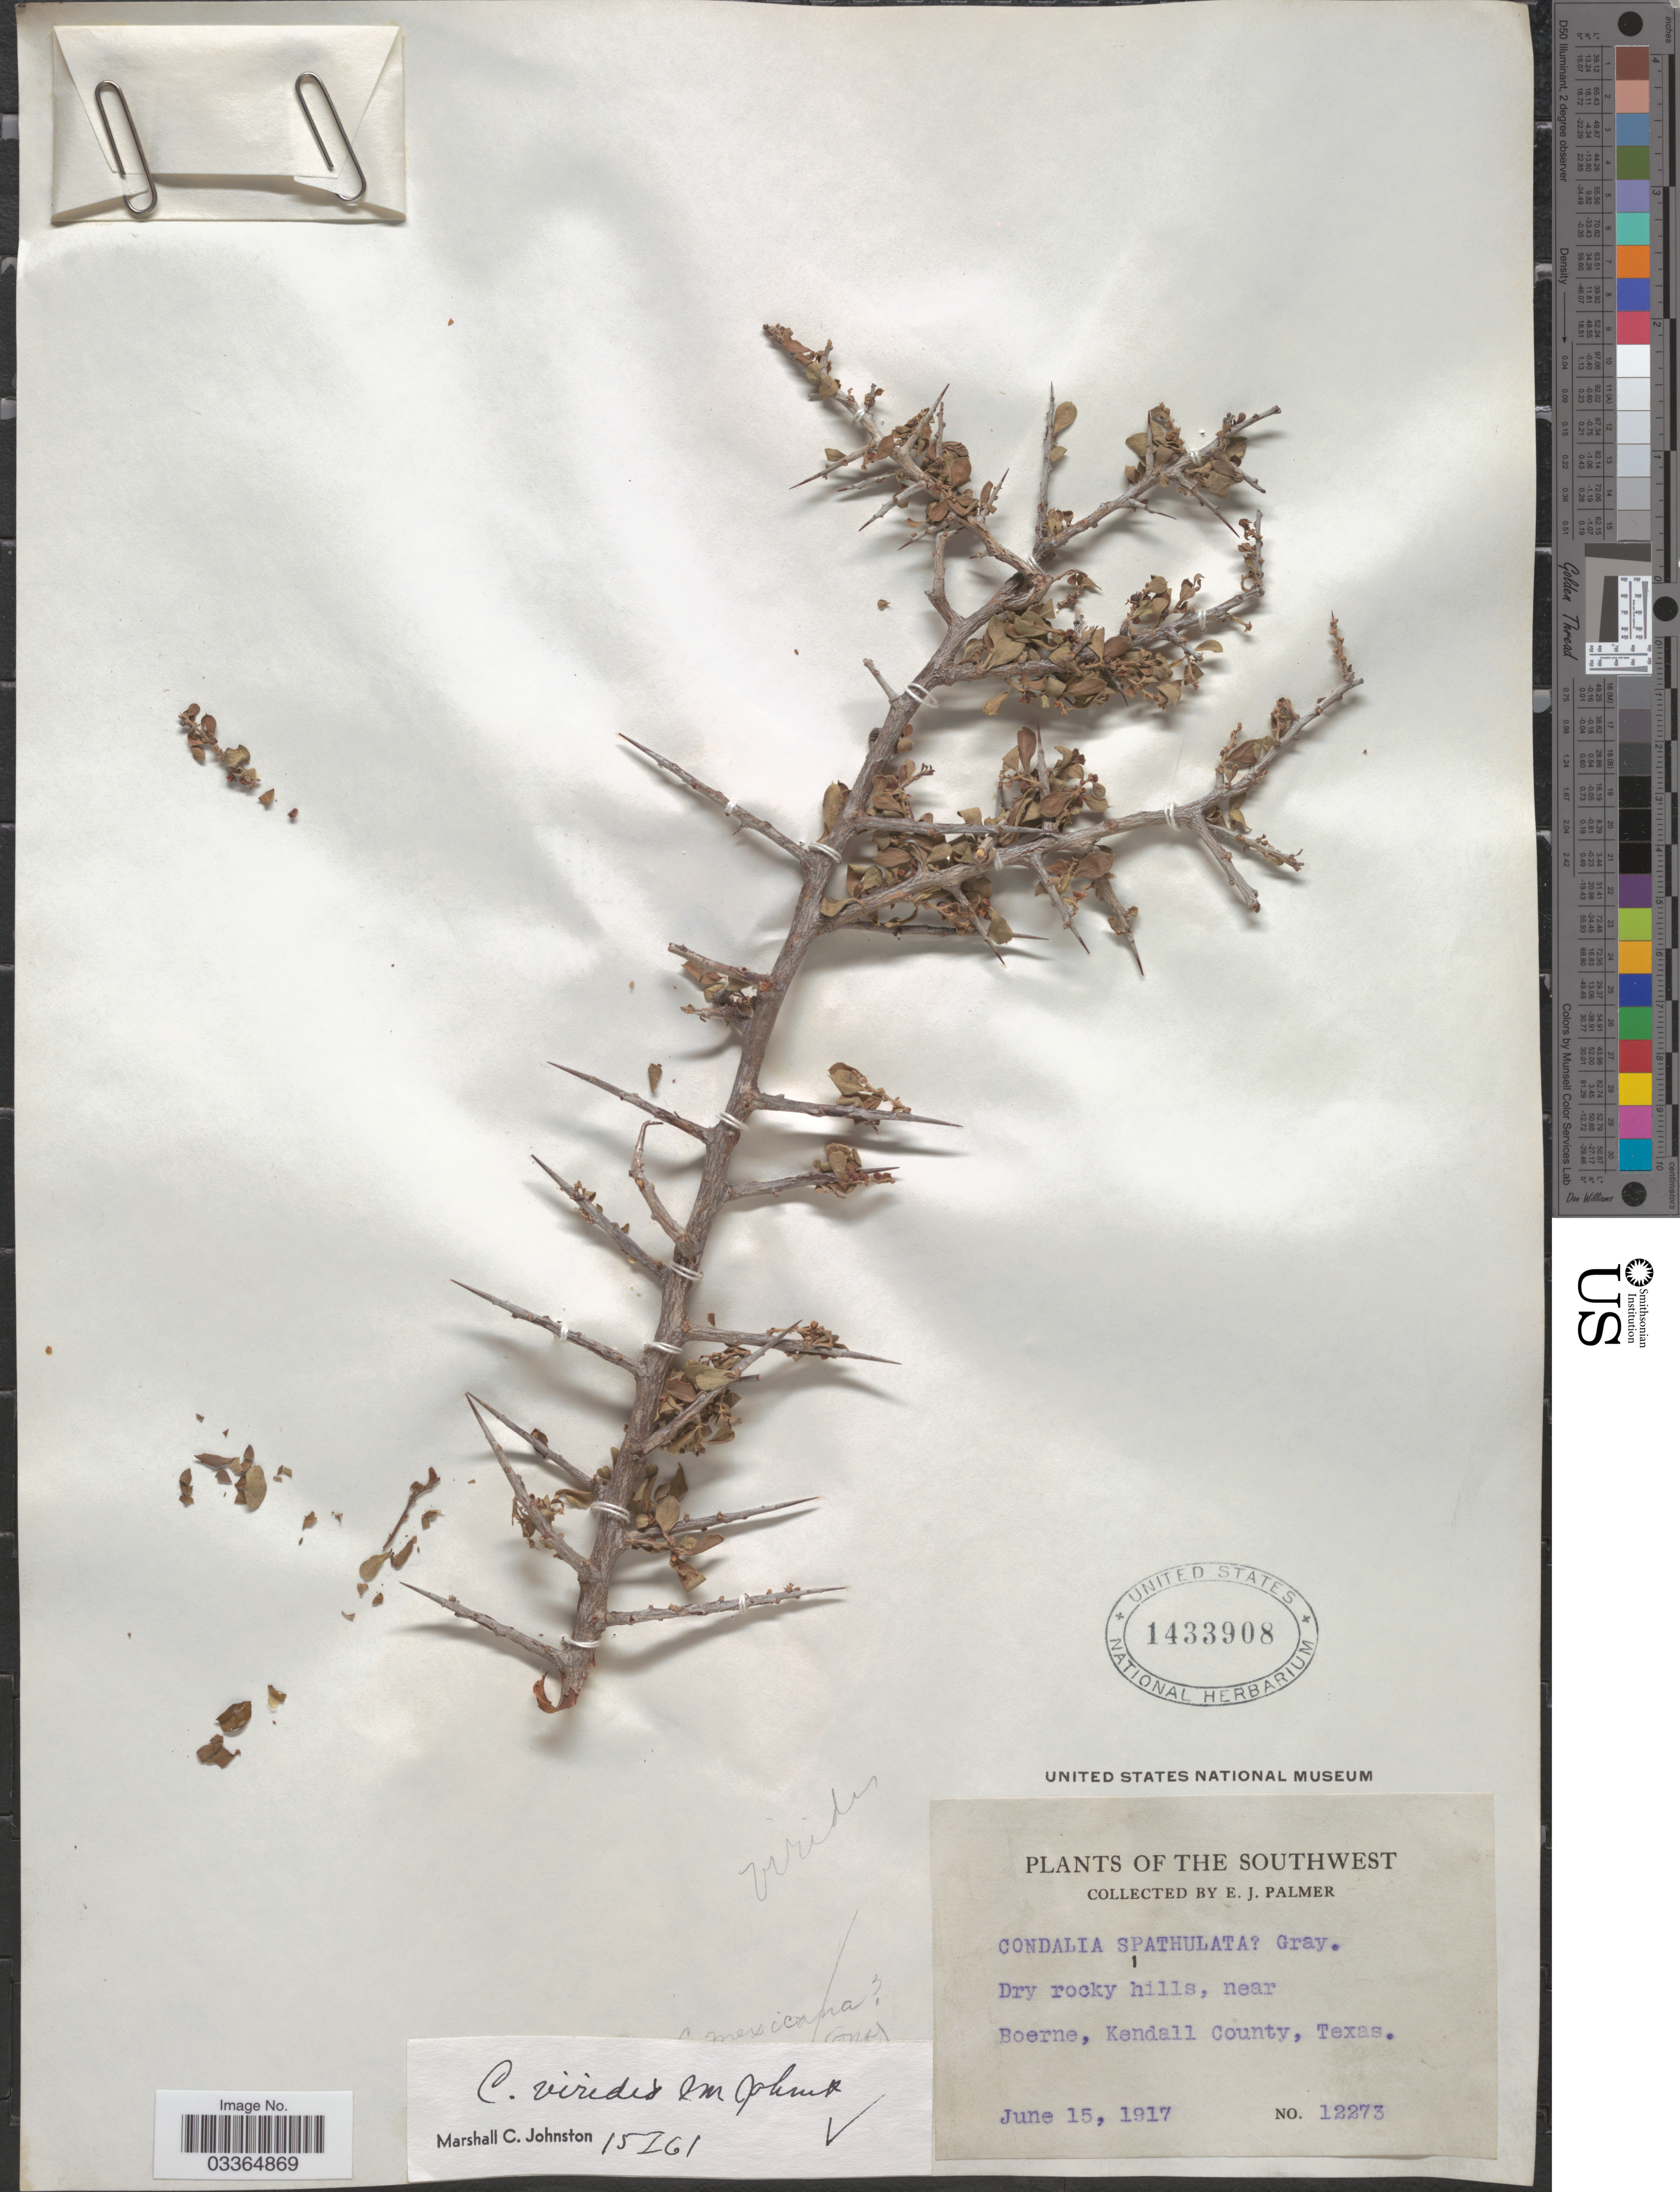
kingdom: Plantae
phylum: Tracheophyta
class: Magnoliopsida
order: Rosales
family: Rhamnaceae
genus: Condalia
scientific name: Condalia viridis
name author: I.M. Johnst.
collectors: E. J. Palmer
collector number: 12273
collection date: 1917-06-15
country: United States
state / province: Texas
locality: The Southwest. Near Boerne, Kendall County.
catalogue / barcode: US 1433908